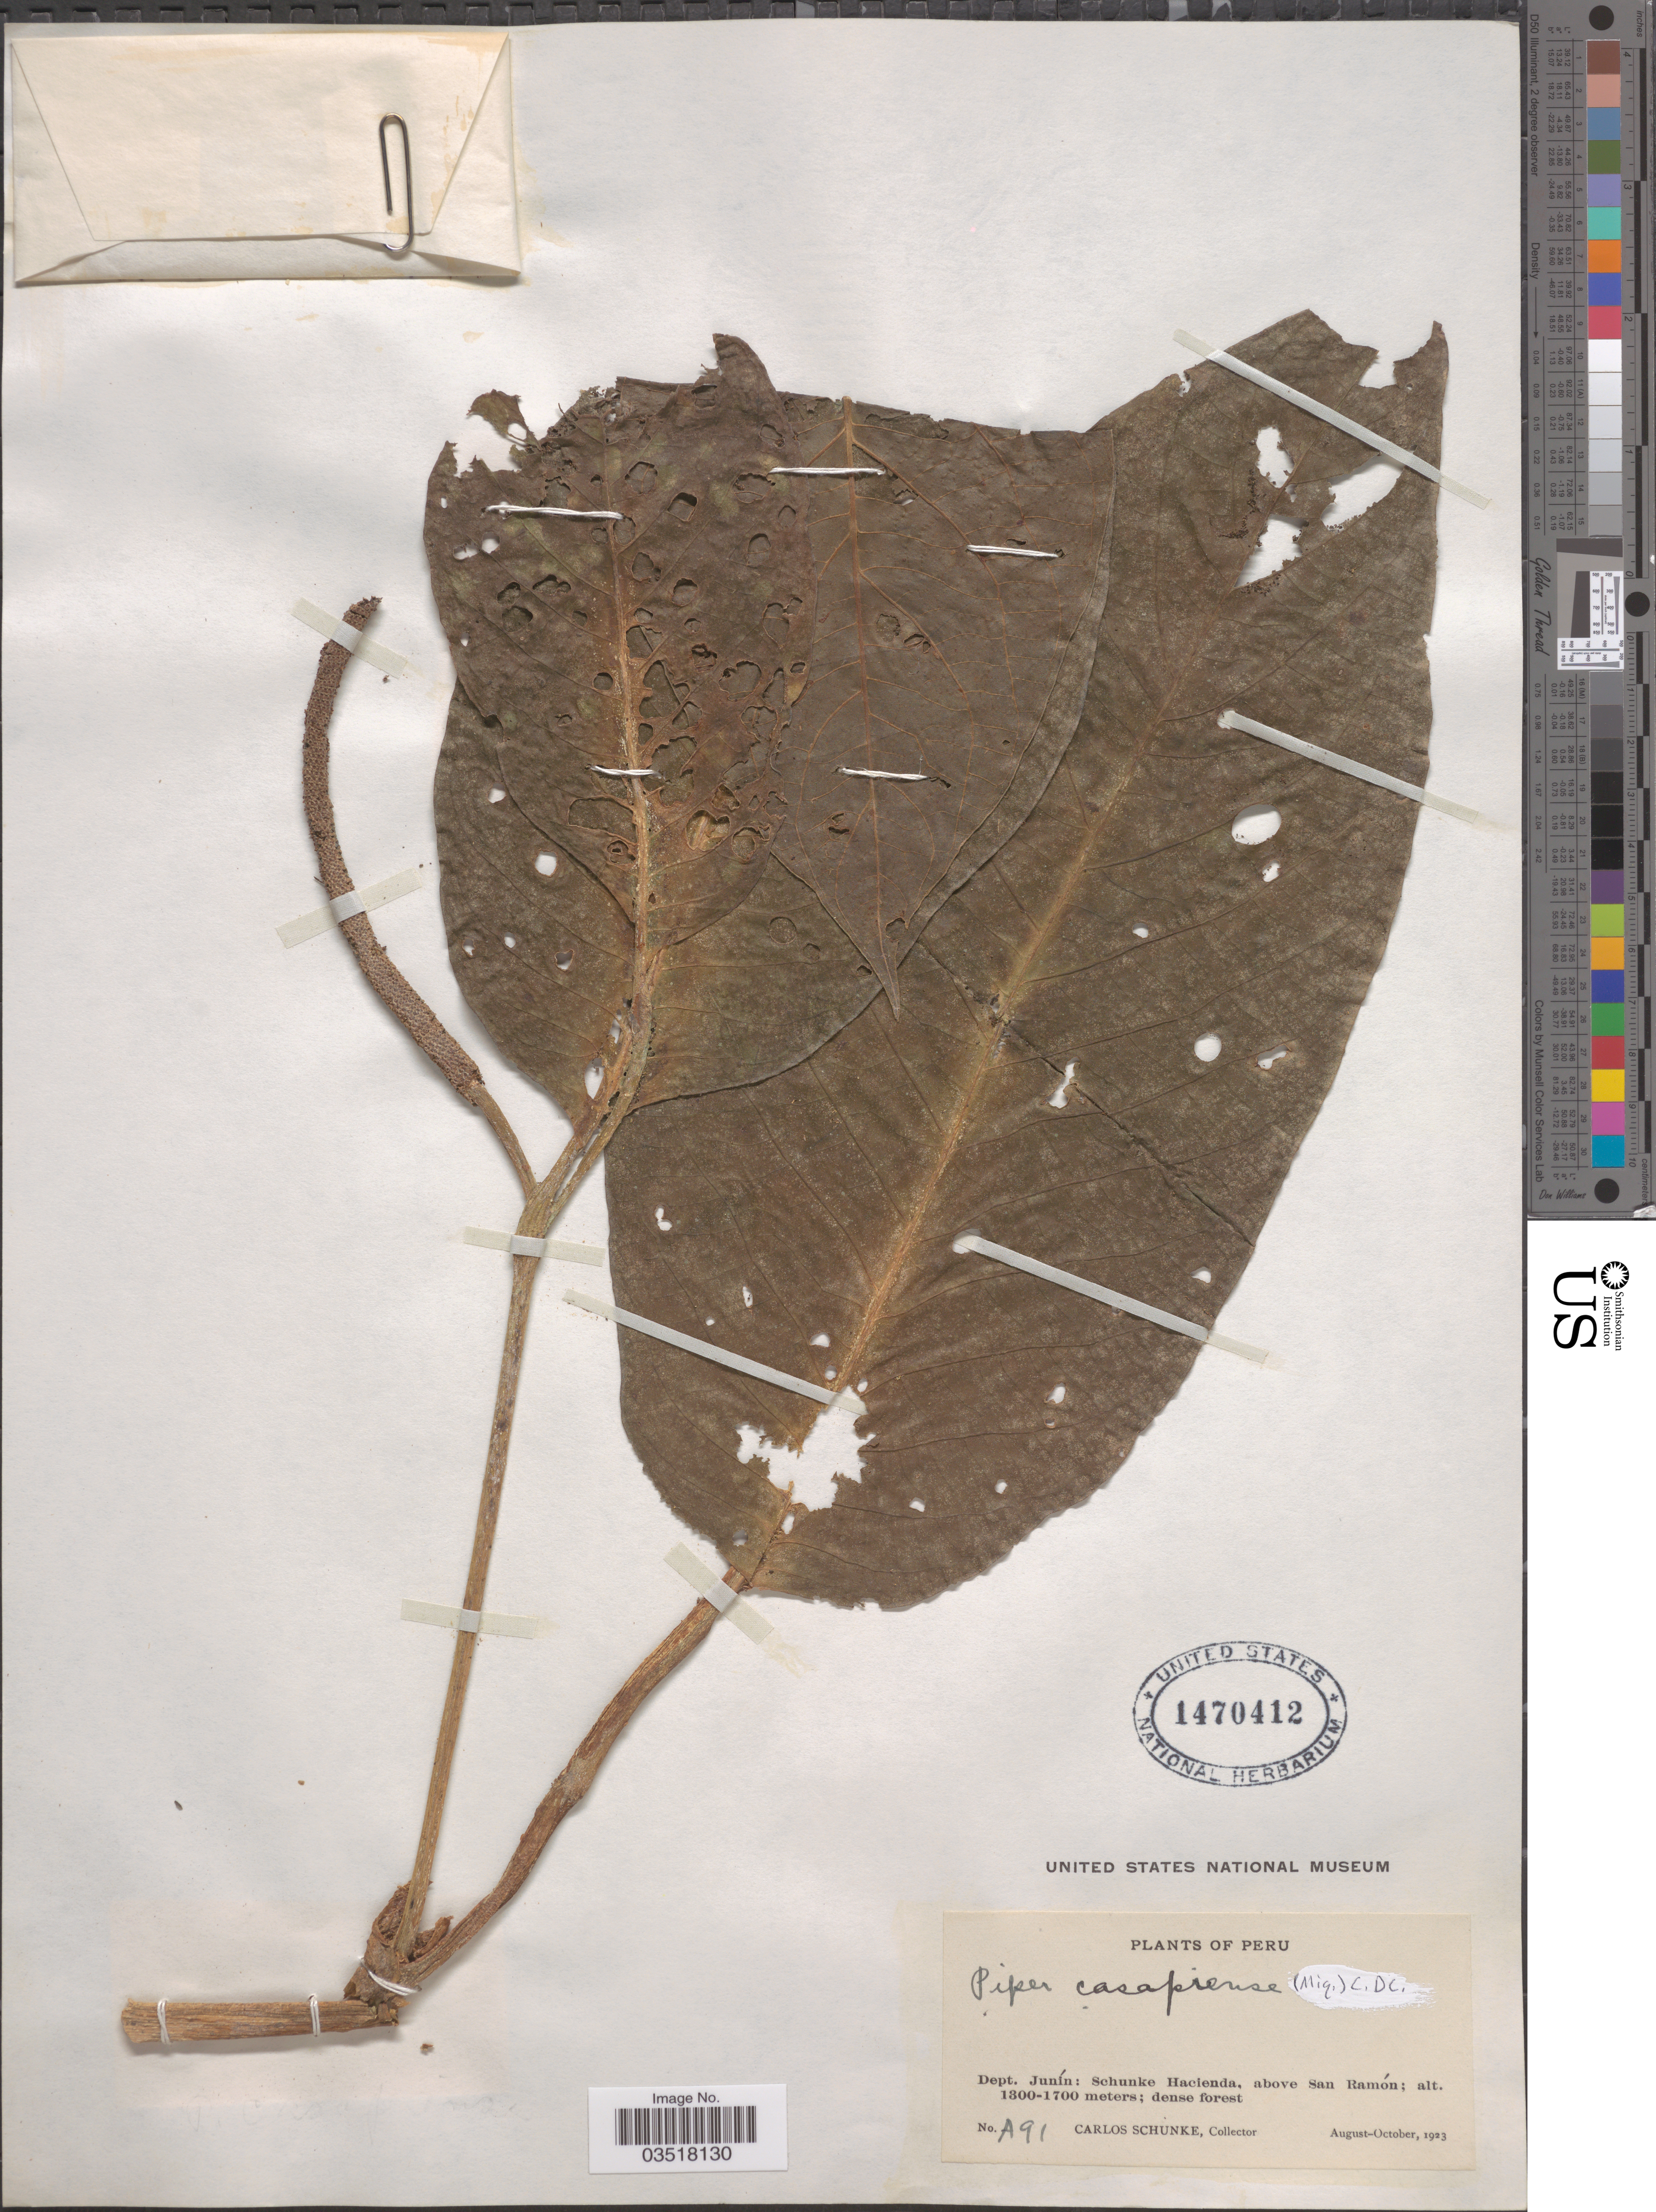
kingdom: Plantae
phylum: Tracheophyta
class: Magnoliopsida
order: Piperales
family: Piperaceae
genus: Piper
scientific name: Piper casapiense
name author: C. DC.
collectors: C. Schunke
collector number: A91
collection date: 1923-08/1923-10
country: Peru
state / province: Junín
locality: Dept. Junín: Schunke Hacienda, above San Ramón.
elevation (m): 1300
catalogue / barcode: US 1470412